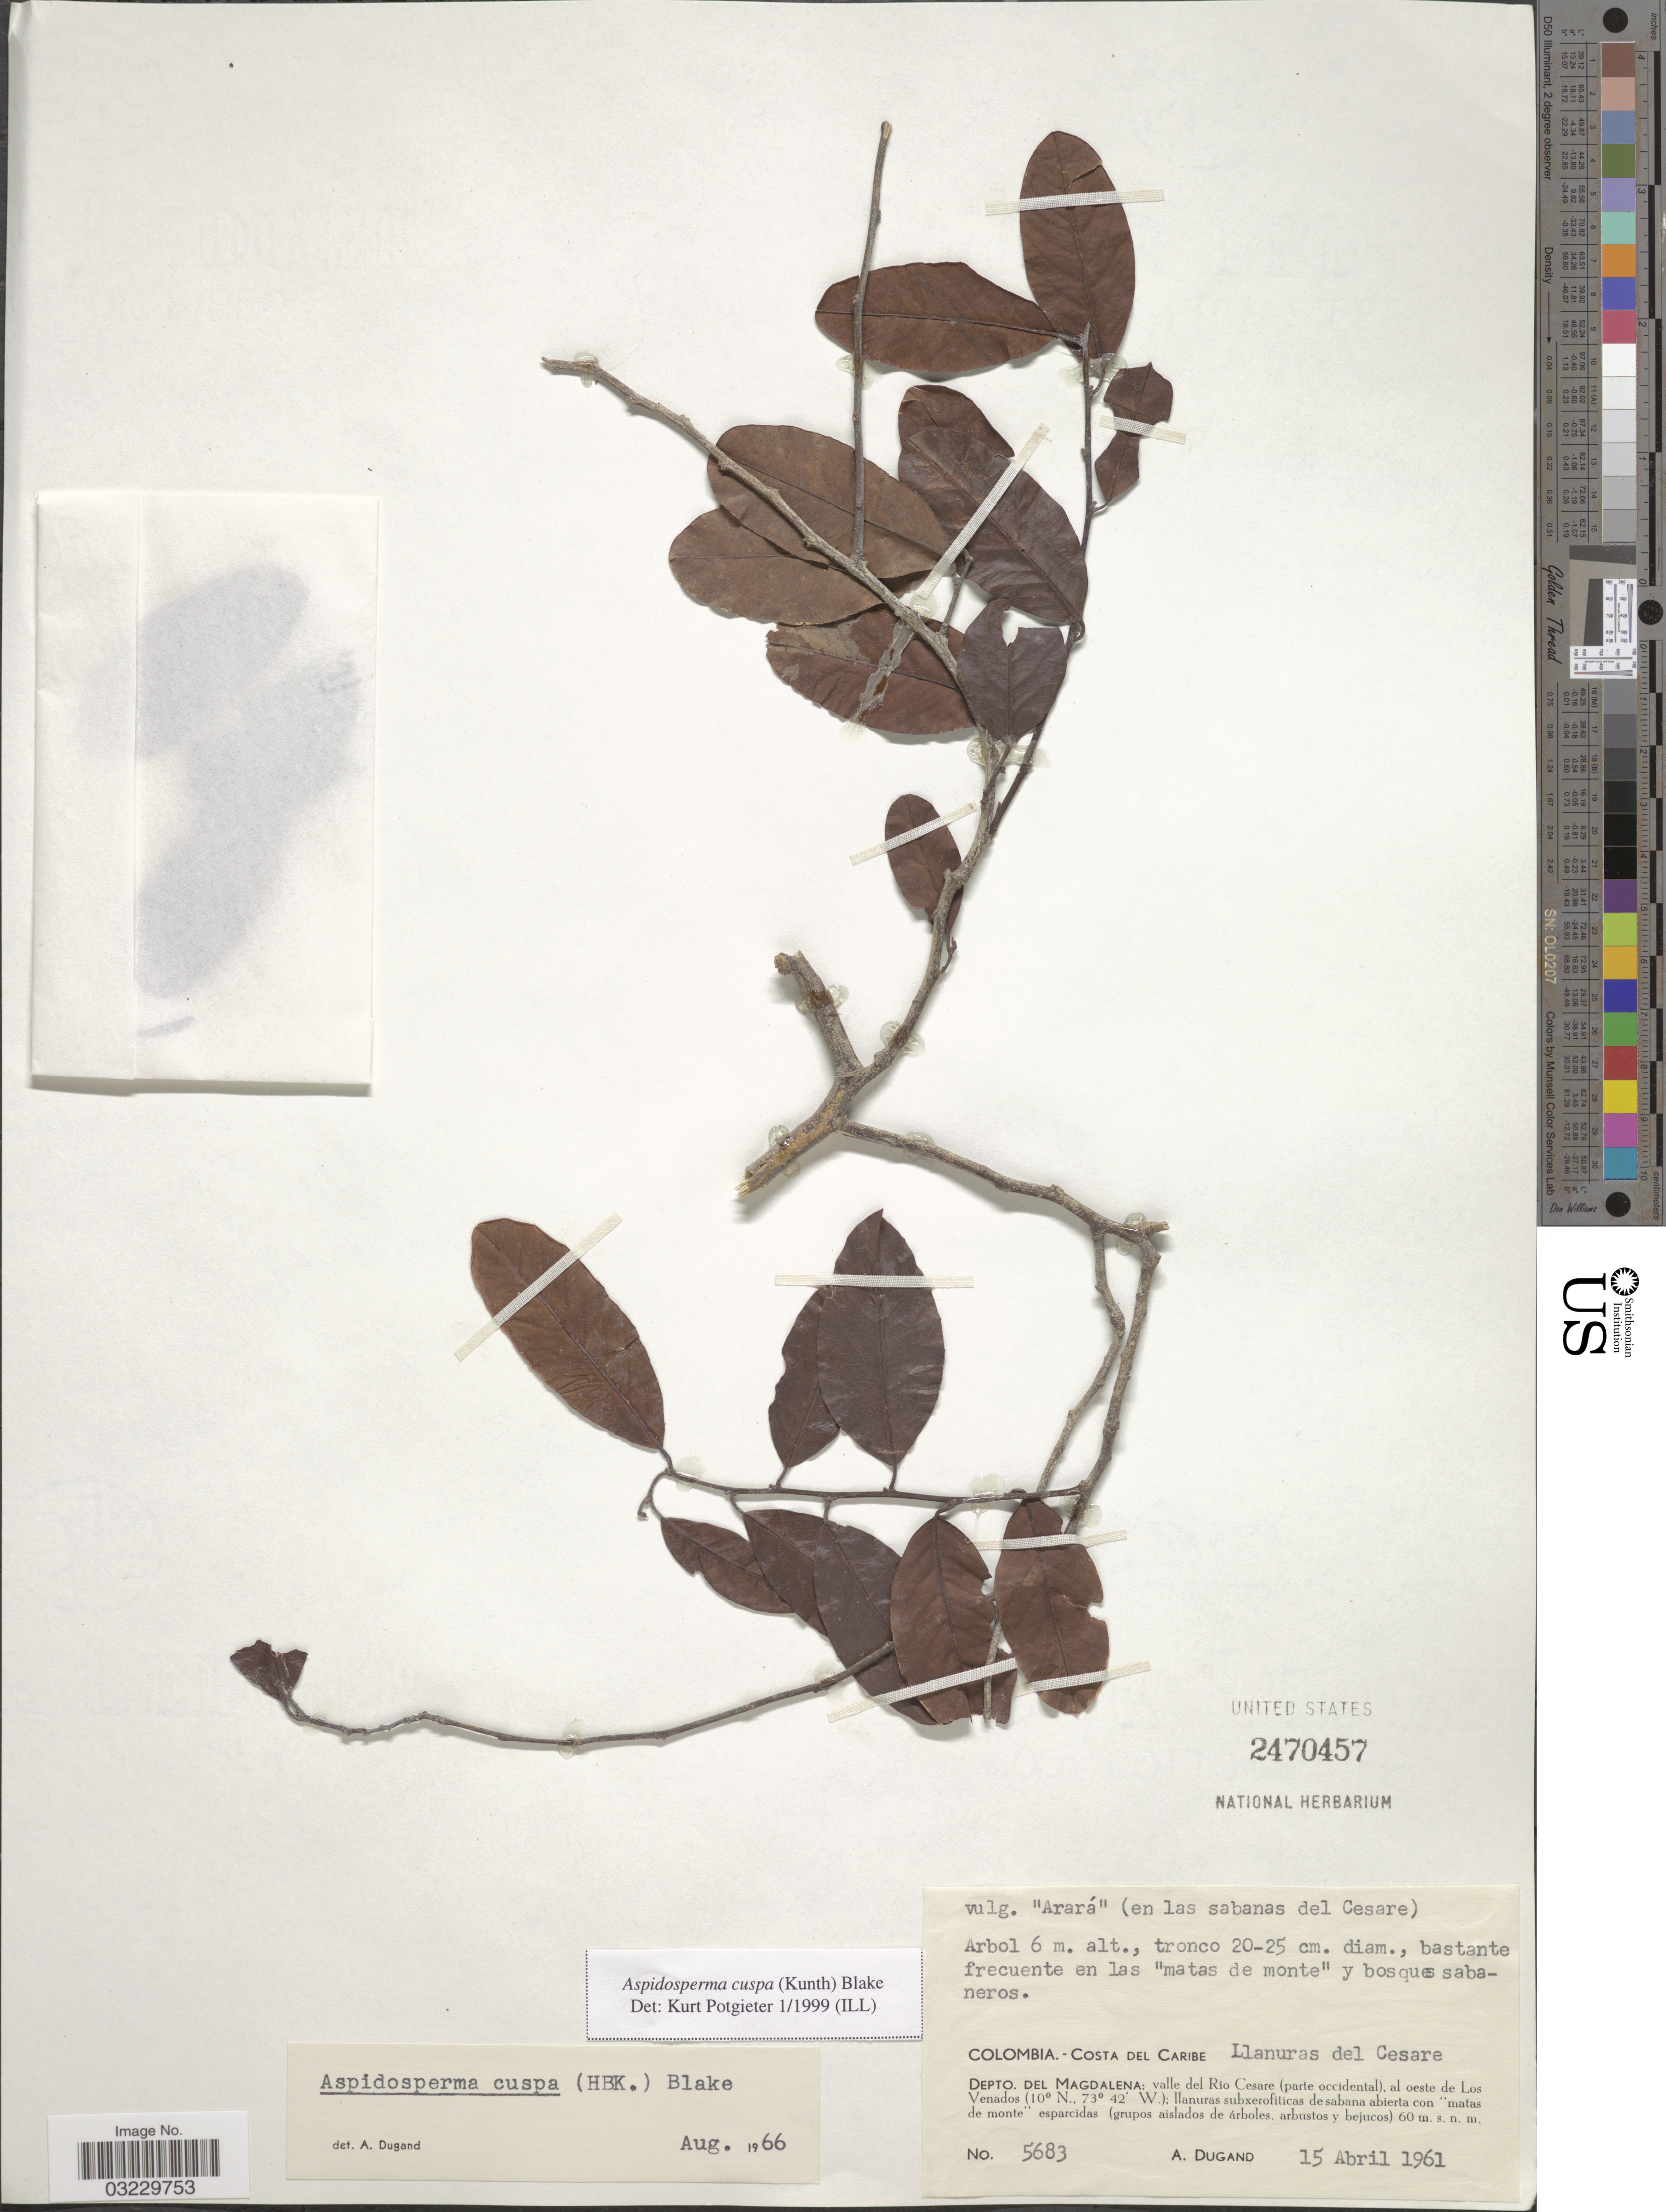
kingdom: Plantae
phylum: Tracheophyta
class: Magnoliopsida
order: Gentianales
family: Apocynaceae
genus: Aspidosperma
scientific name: Aspidosperma cuspa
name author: (Kunth) S.F. Blake ex Pittier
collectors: A. Dugand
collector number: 5683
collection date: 1961-04-15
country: Colombia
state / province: Magdalena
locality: Costa del Caribe, Llanuras del Cesare. Depto. del Magdalena: valle del Río Cesare (parte occidental), al oeste de Los Venados.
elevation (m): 600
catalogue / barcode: US 2470457